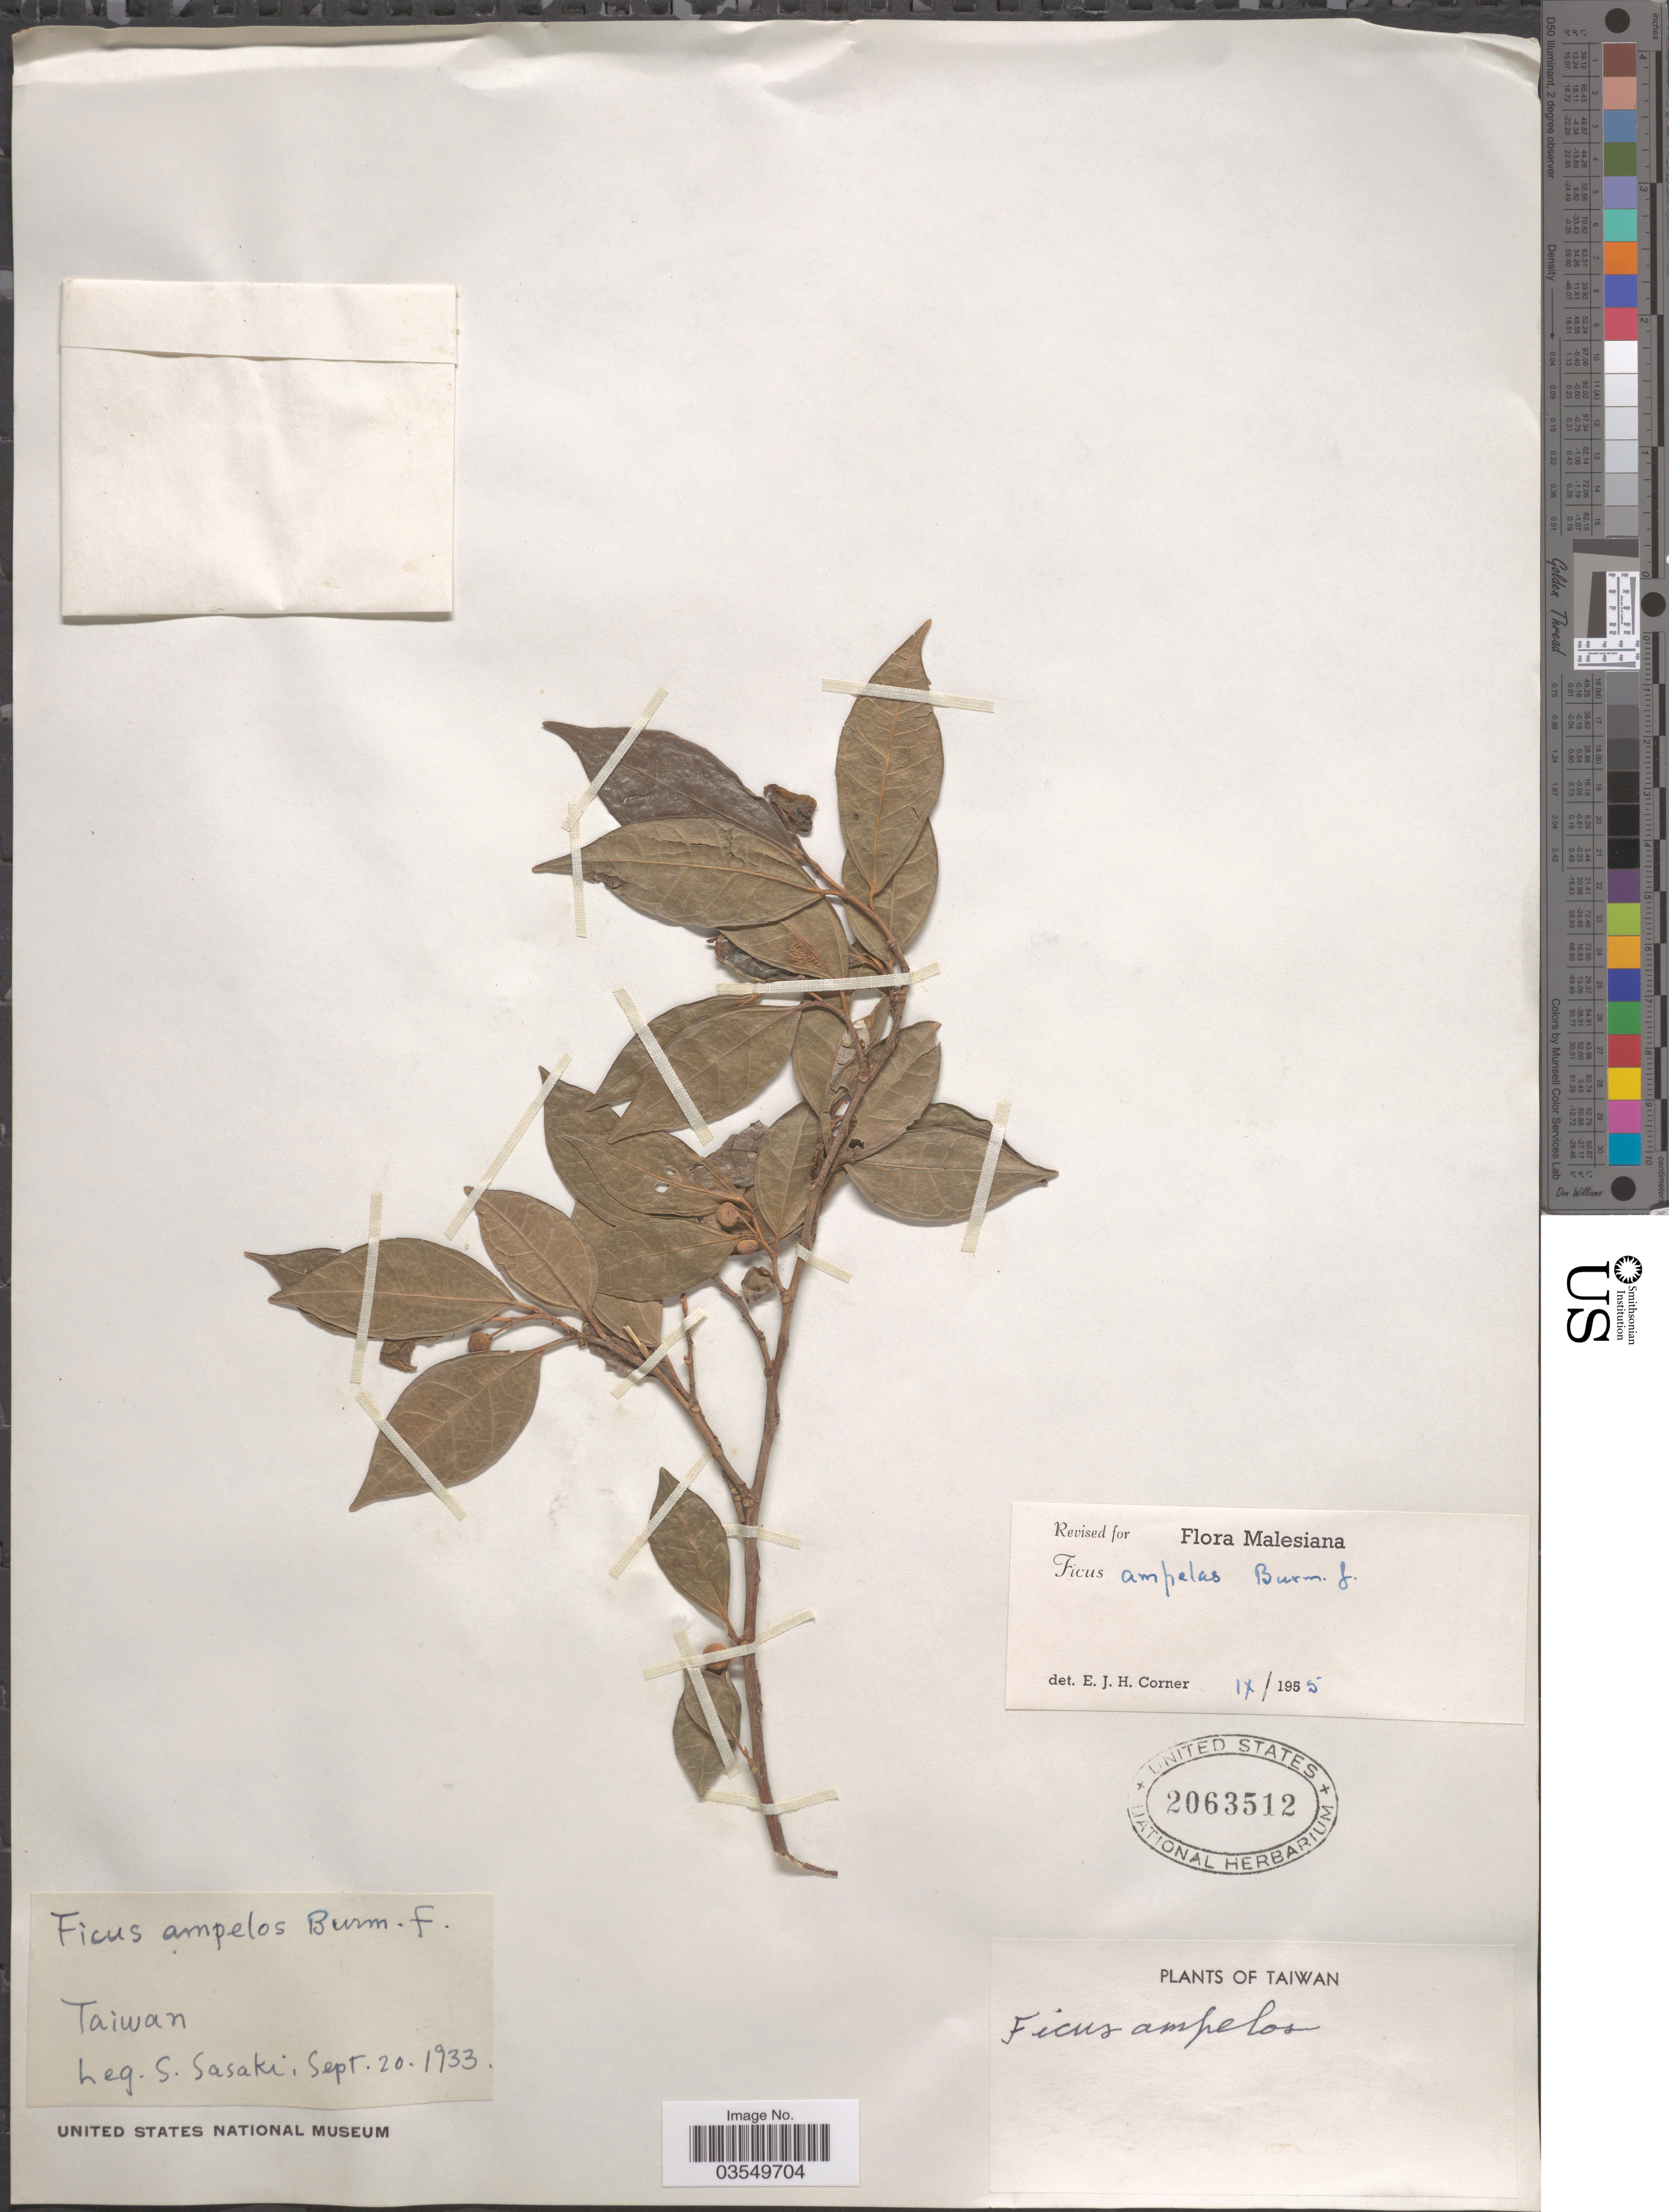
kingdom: Plantae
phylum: Tracheophyta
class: Magnoliopsida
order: Rosales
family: Moraceae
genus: Ficus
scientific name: Ficus ampelos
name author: Burm. f.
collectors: S. Sasaki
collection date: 1933-09-20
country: Taiwan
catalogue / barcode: US 2063512